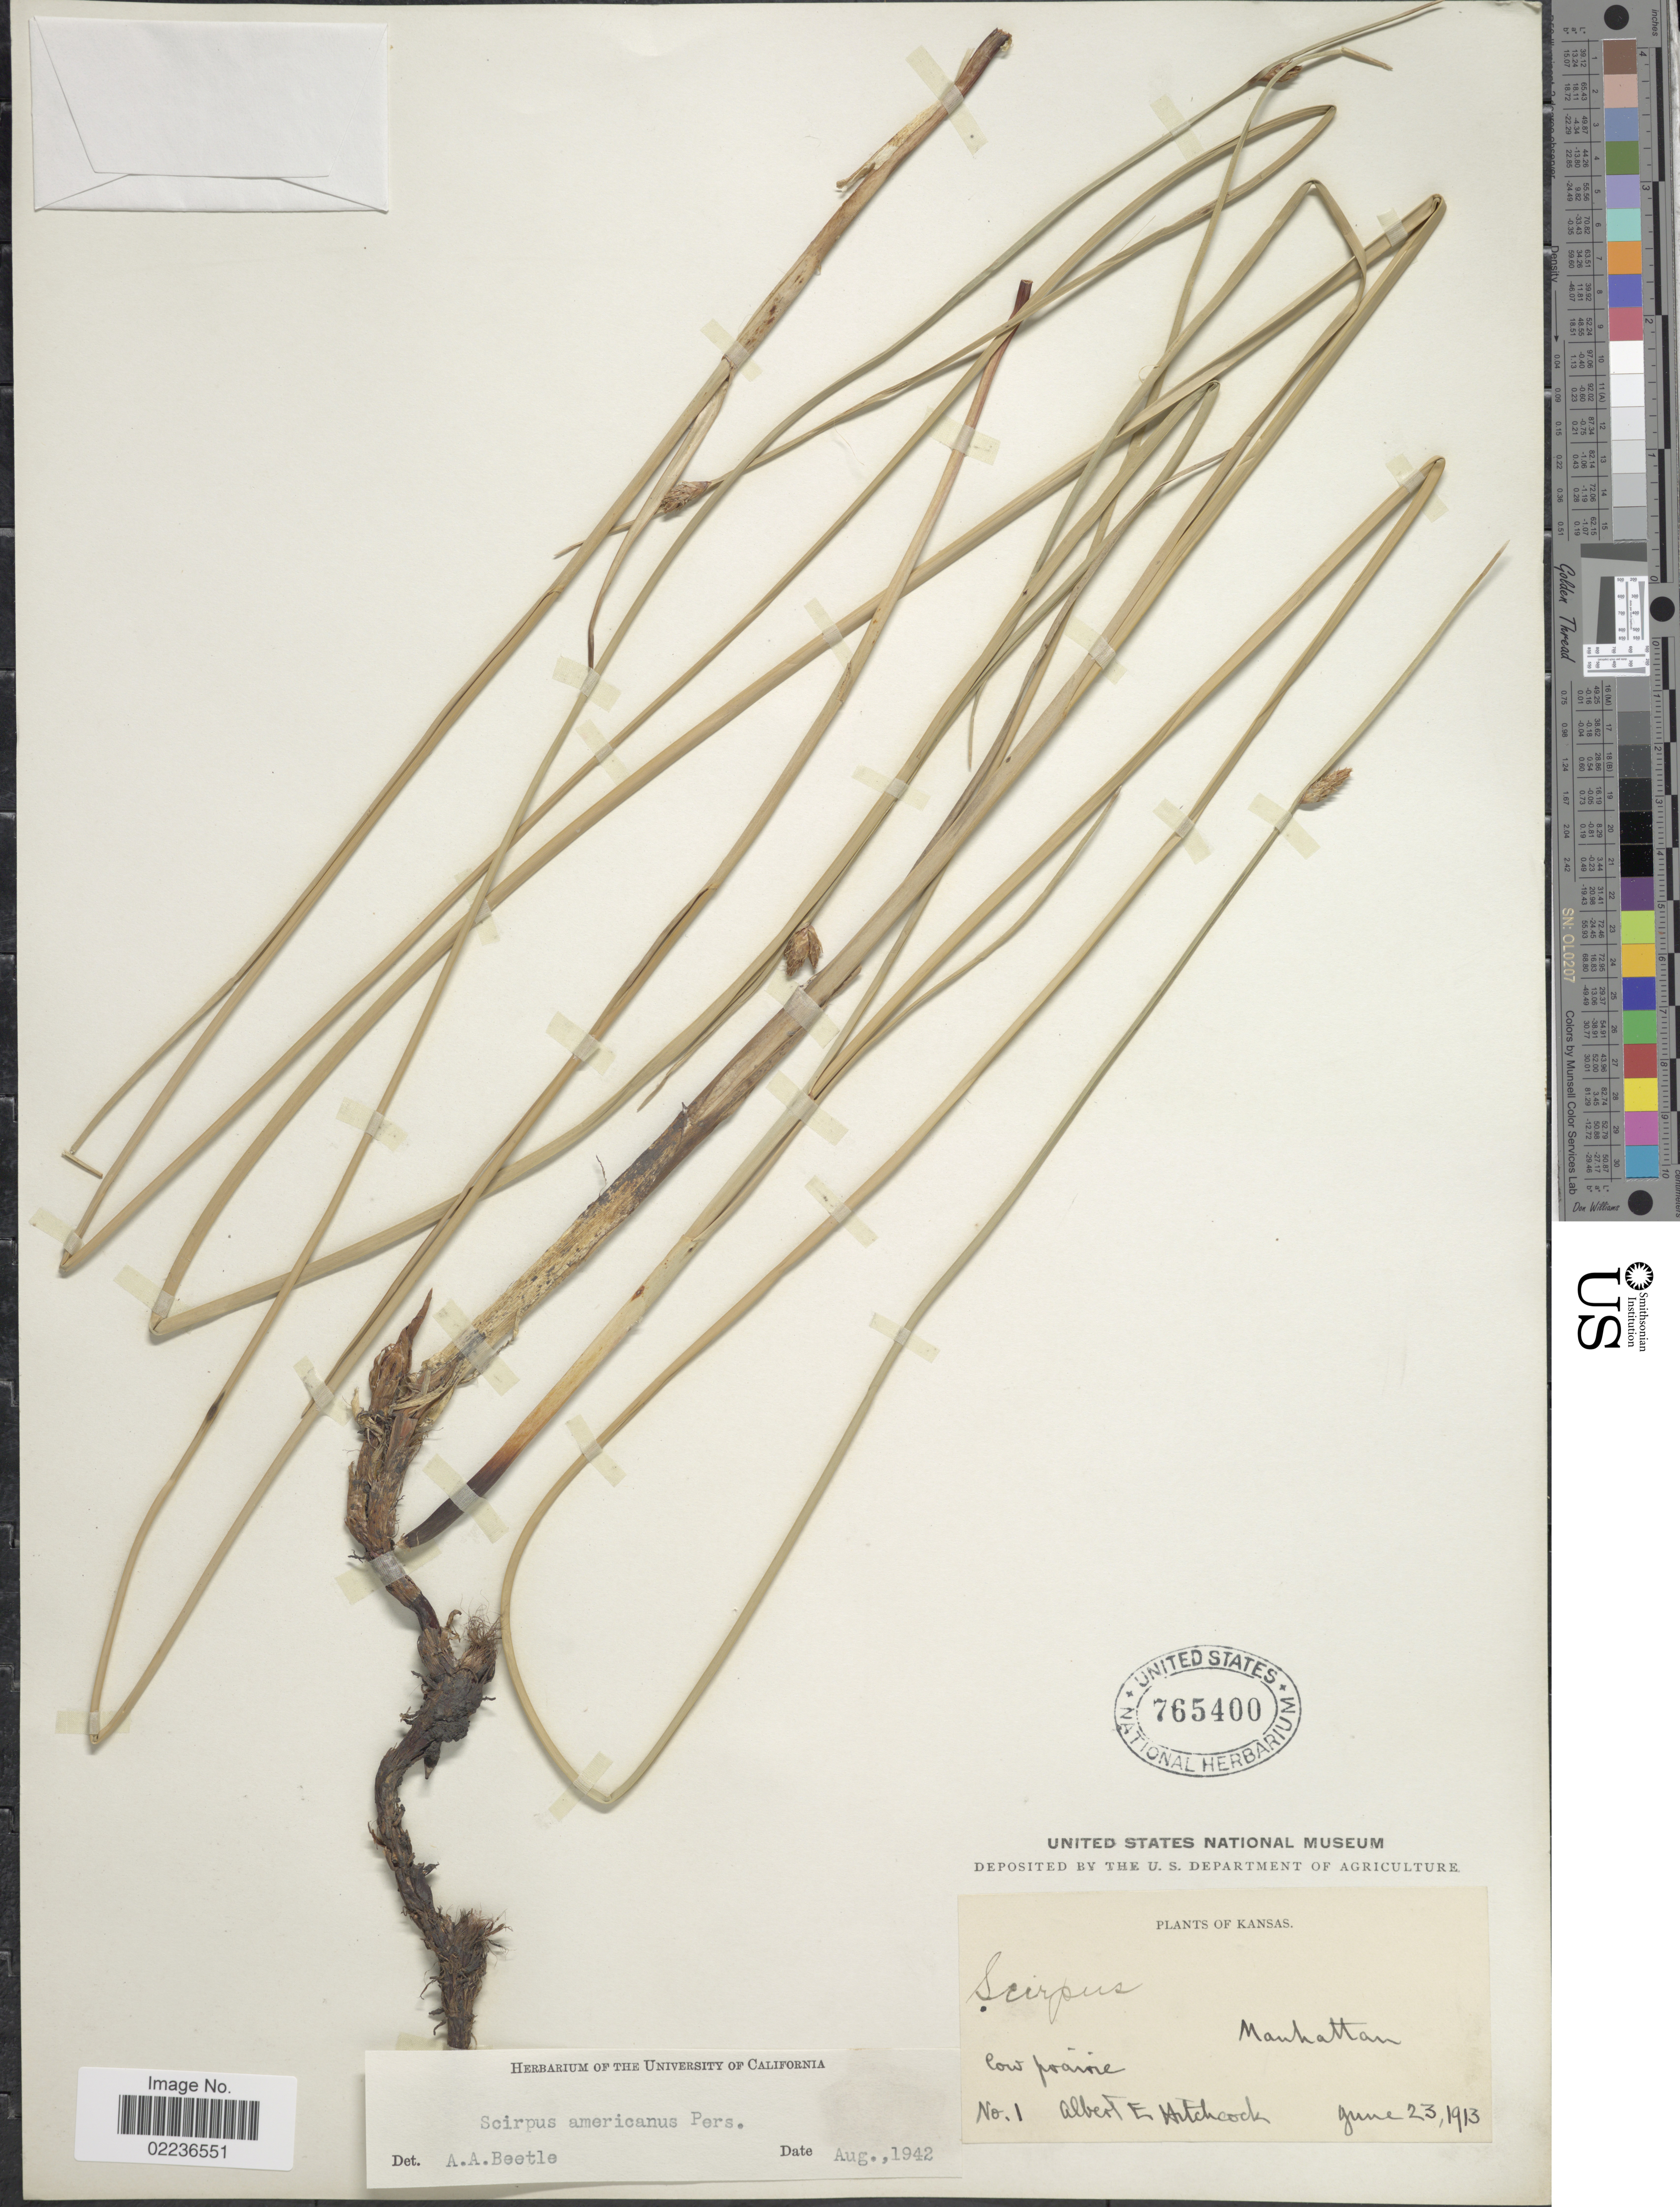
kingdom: Plantae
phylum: Tracheophyta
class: Liliopsida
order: Poales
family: Cyperaceae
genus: Schoenoplectus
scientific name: Schoenoplectus pungens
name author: (Vahl) Palla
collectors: A. Hitchcock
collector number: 1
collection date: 1913-06-23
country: United States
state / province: Kansas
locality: Manhattan, low prairie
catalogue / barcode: US 765400